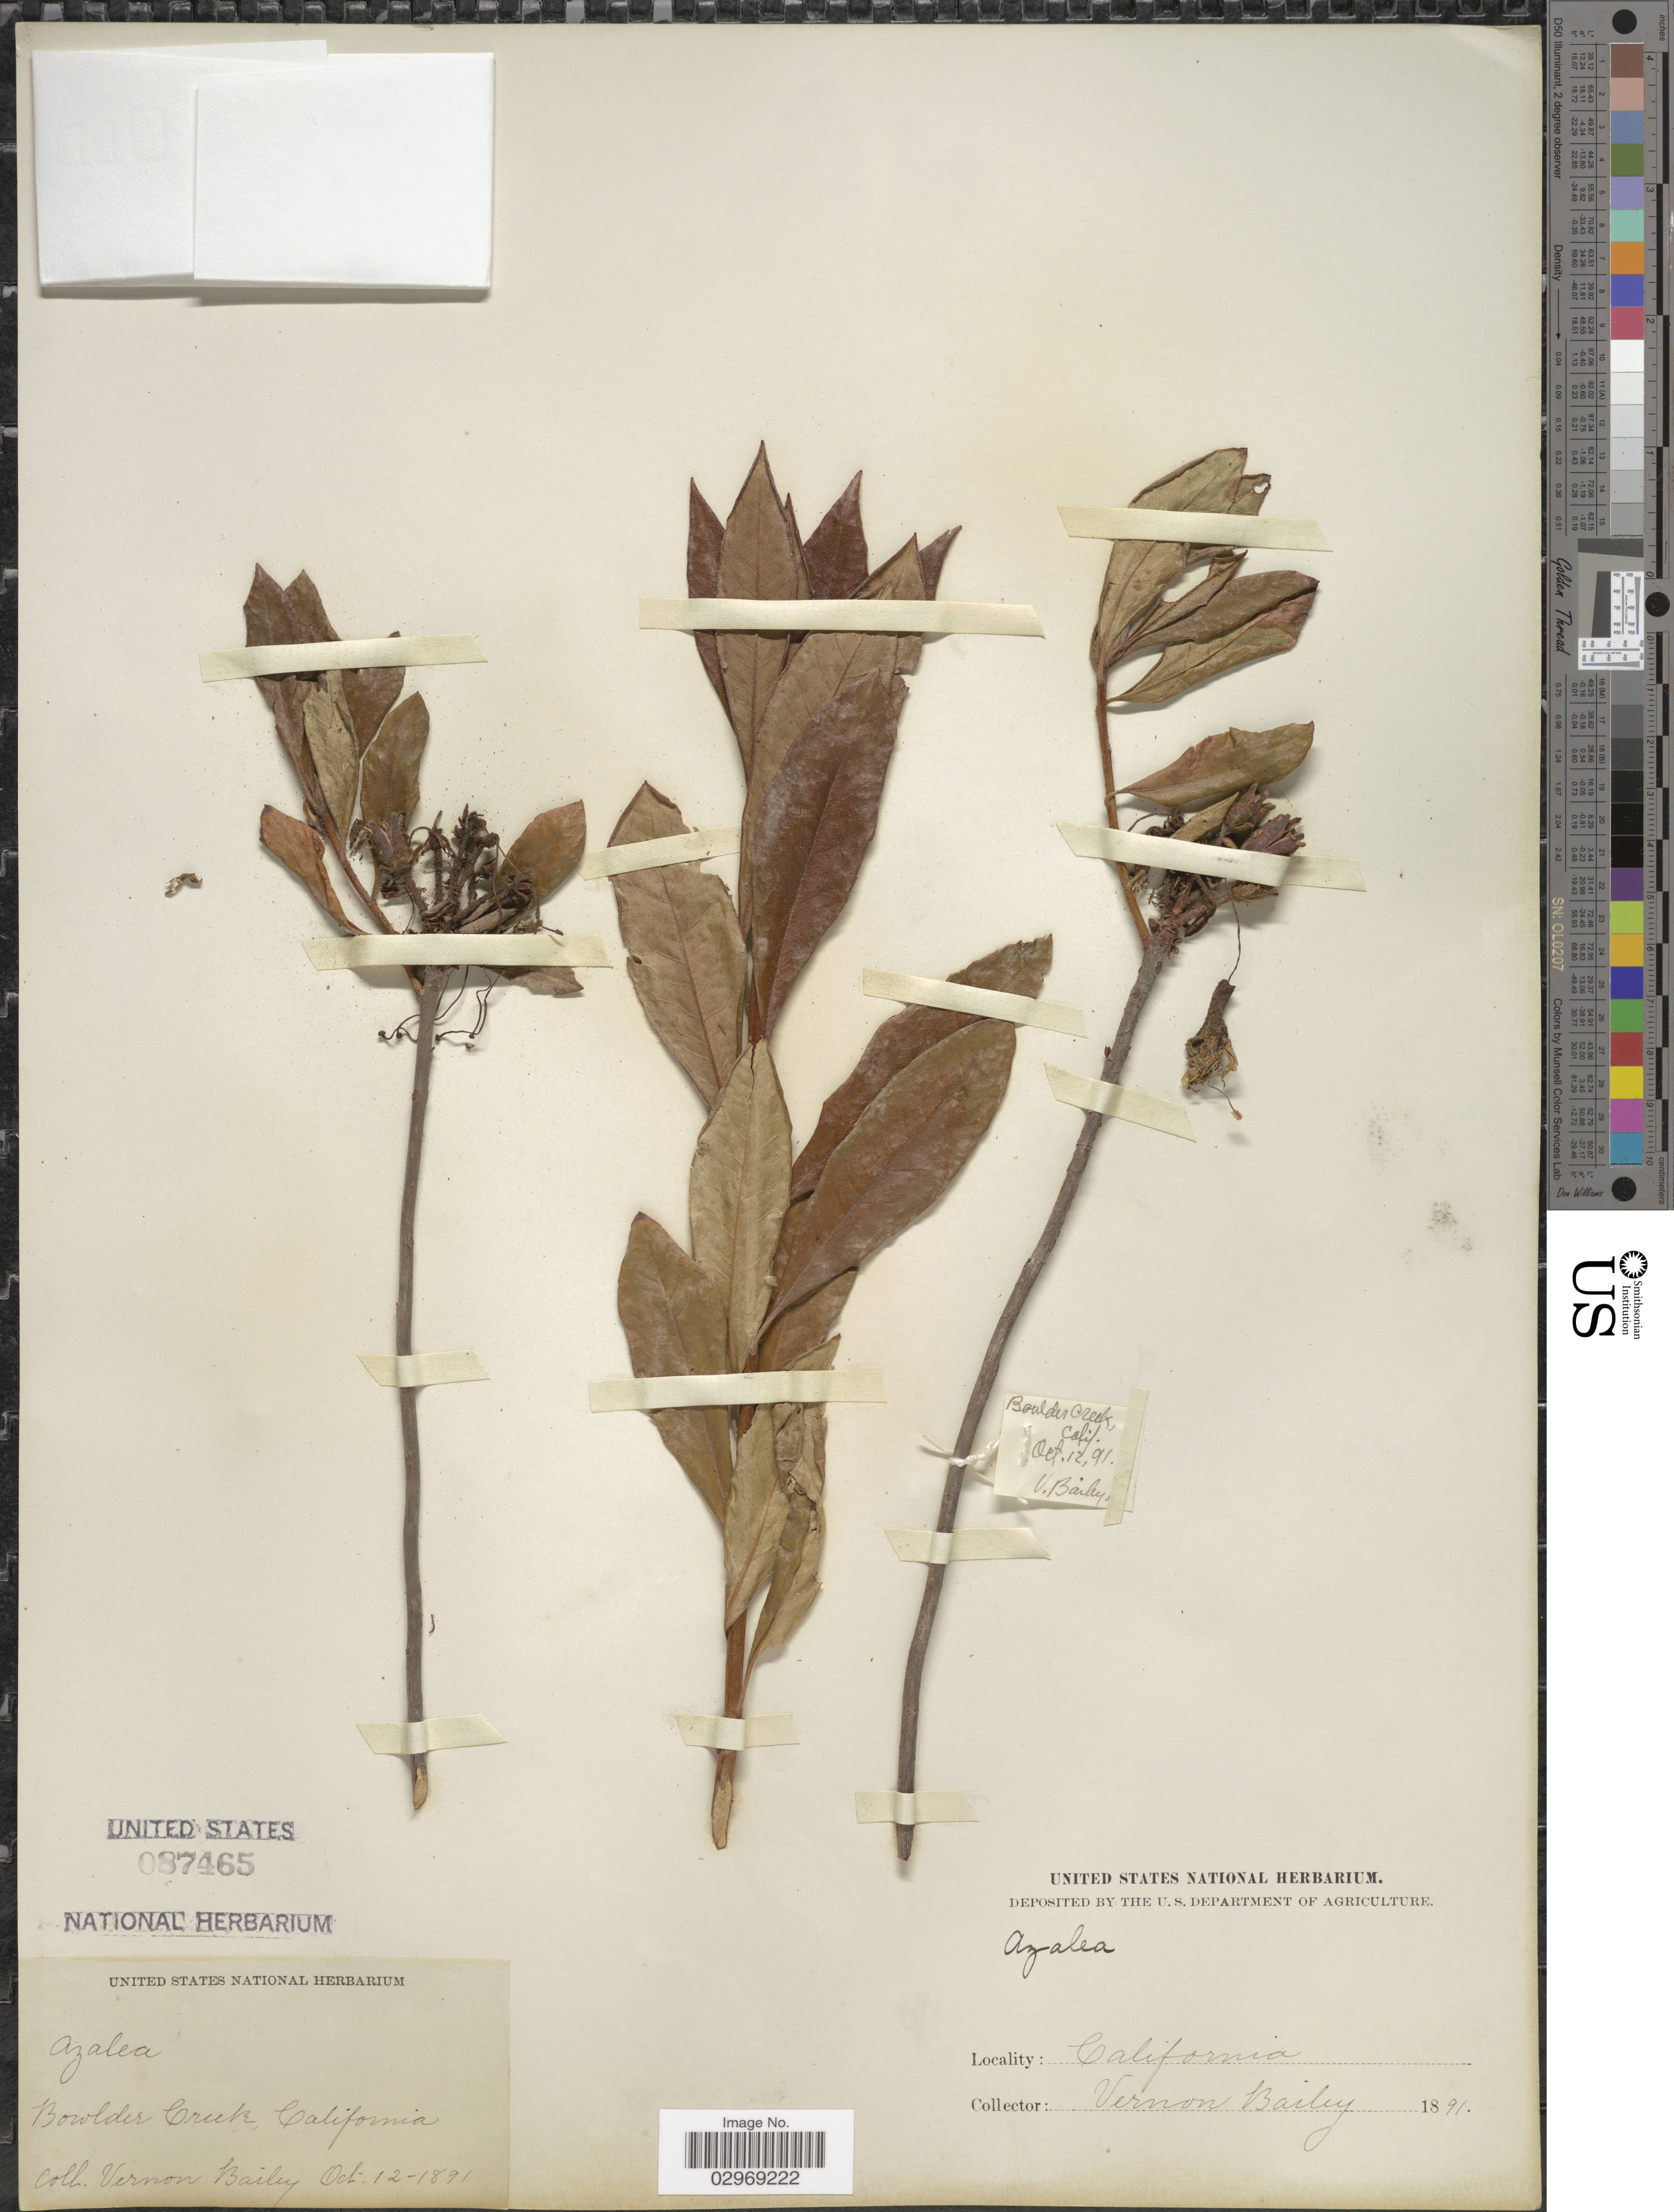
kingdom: Plantae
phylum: Tracheophyta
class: Magnoliopsida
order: Ericales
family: Ericaceae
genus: Rhododendron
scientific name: Rhododendron floccigerum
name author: Franch.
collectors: V. O. Bailey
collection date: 1891-10-12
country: United States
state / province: California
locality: Bowlder Creek.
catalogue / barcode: US 87465